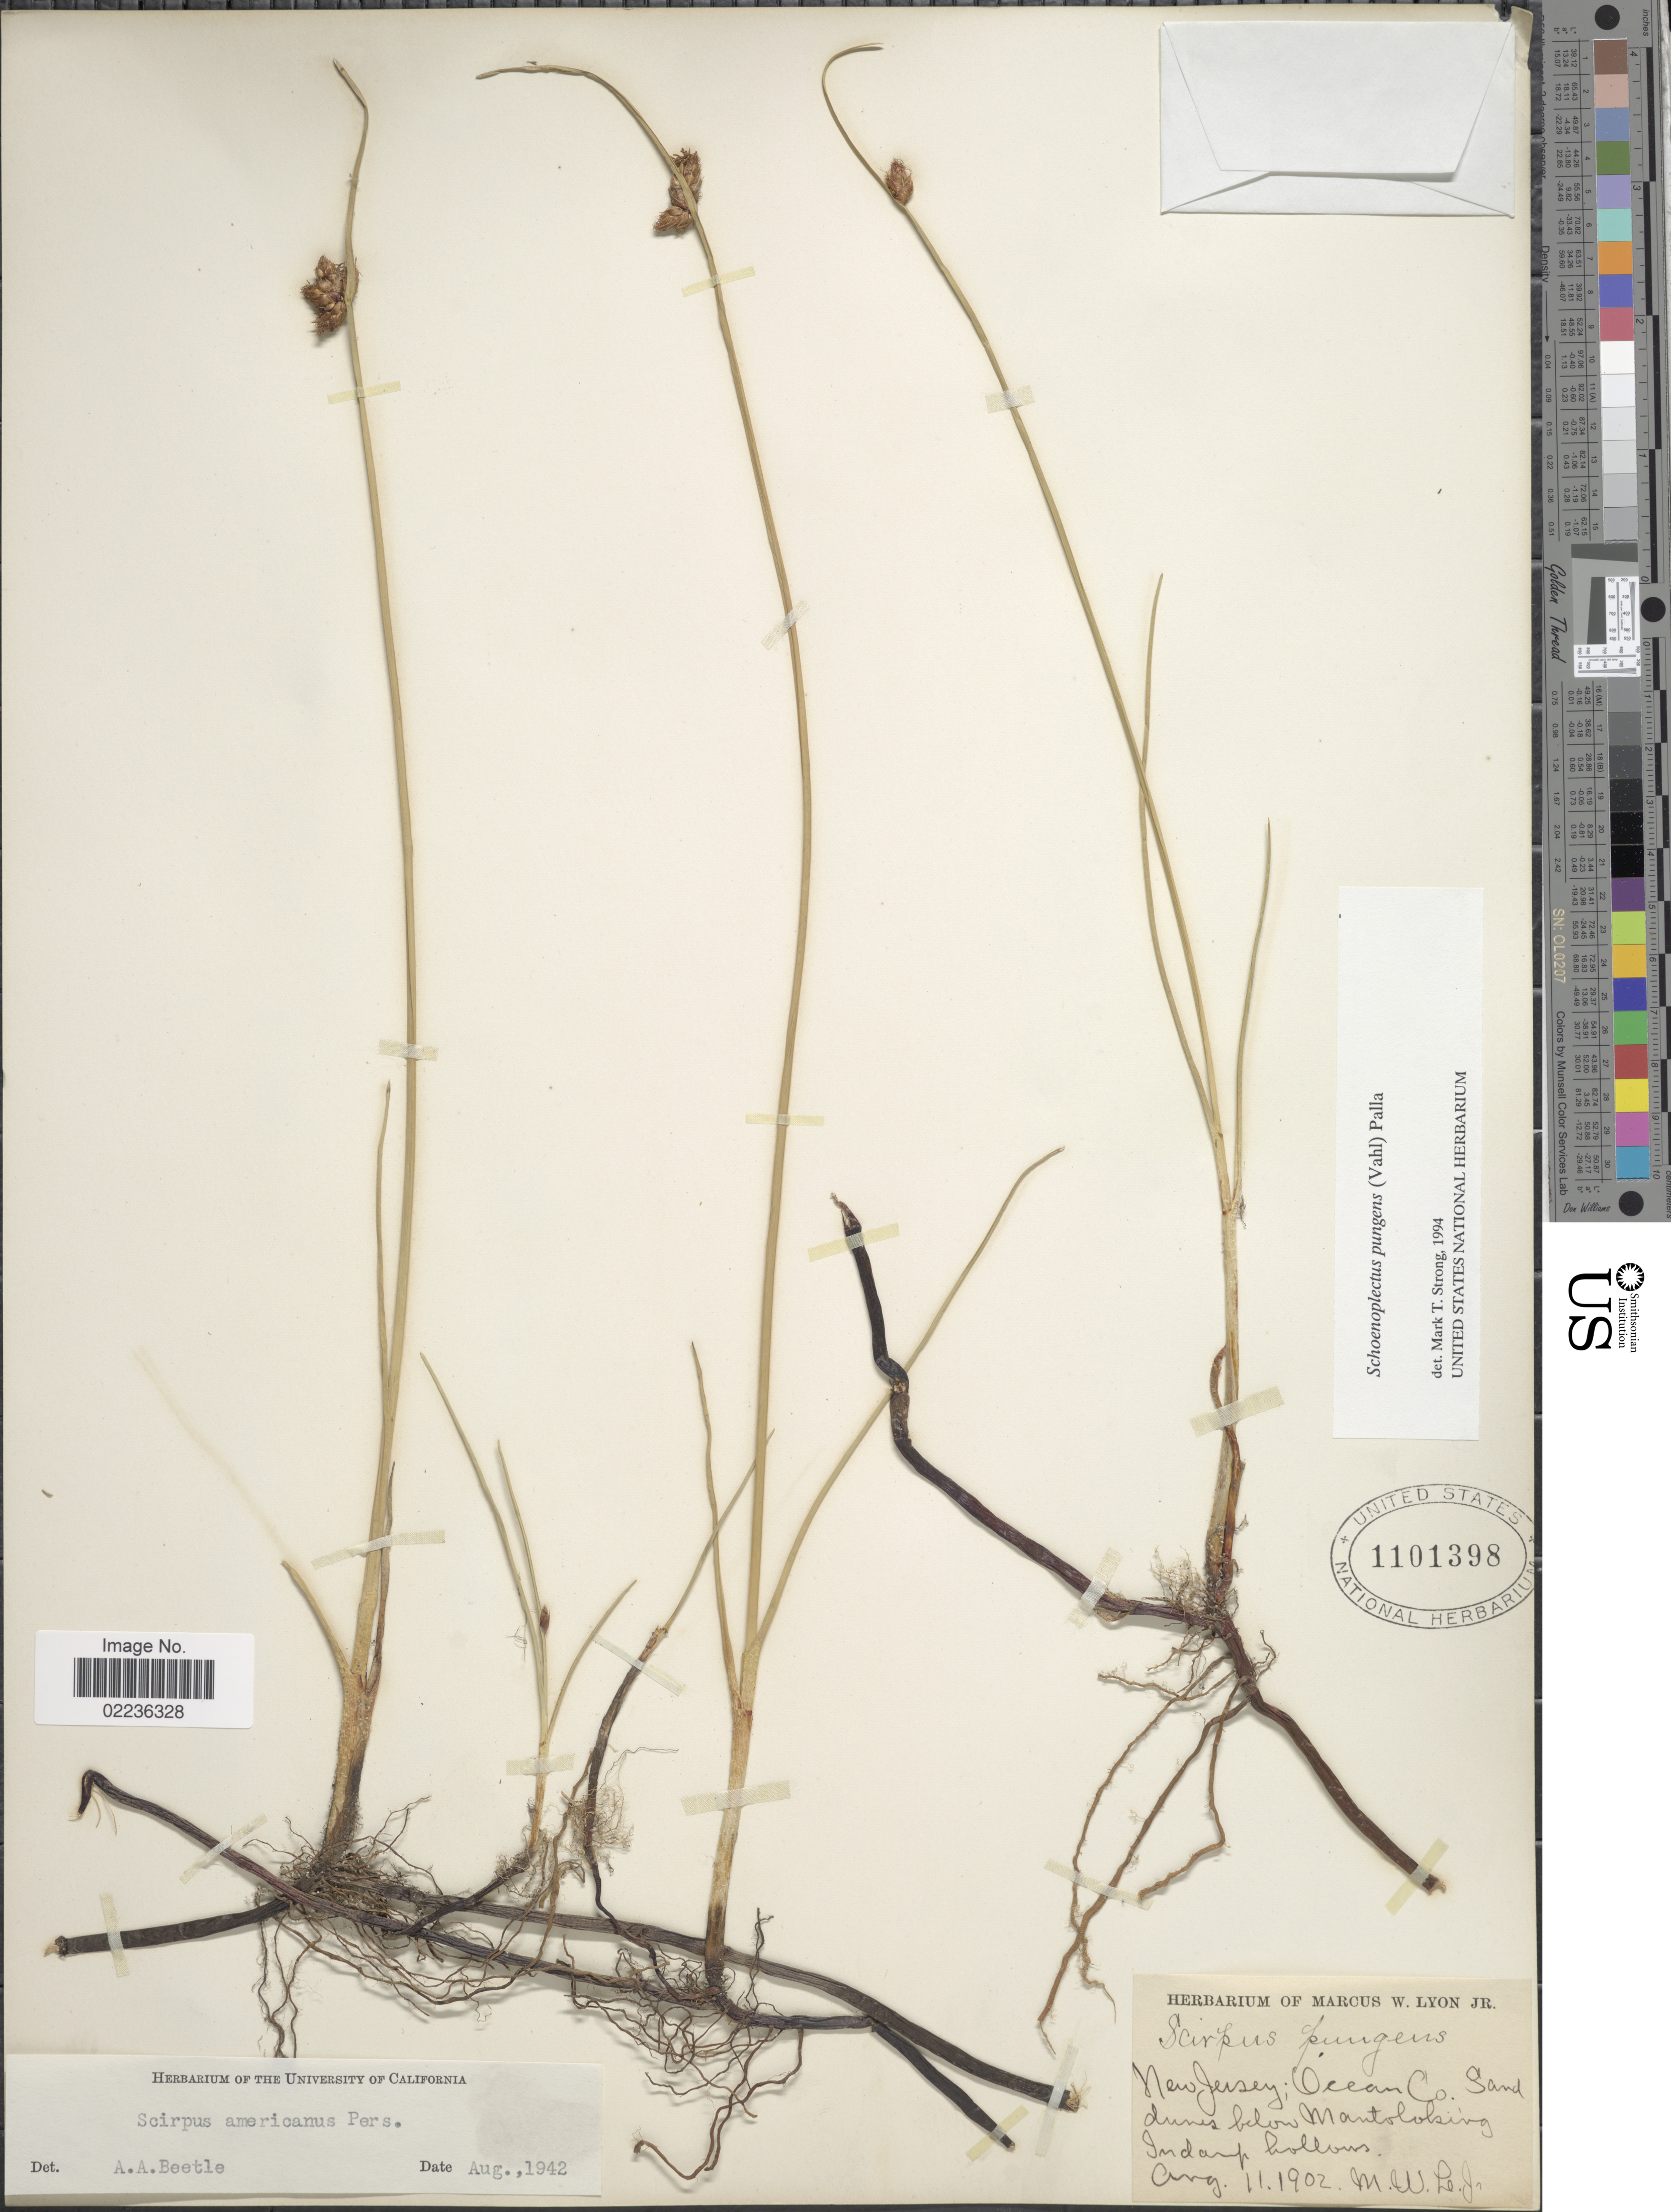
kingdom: Plantae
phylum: Tracheophyta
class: Liliopsida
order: Poales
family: Cyperaceae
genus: Schoenoplectus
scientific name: Schoenoplectus pungens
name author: (Vahl) Palla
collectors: M. W. Lyon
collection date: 1902-08-11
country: United States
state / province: New Jersey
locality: Ocean Co. Sand dunes below Mantoloking. In damp hollows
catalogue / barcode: US 1101398